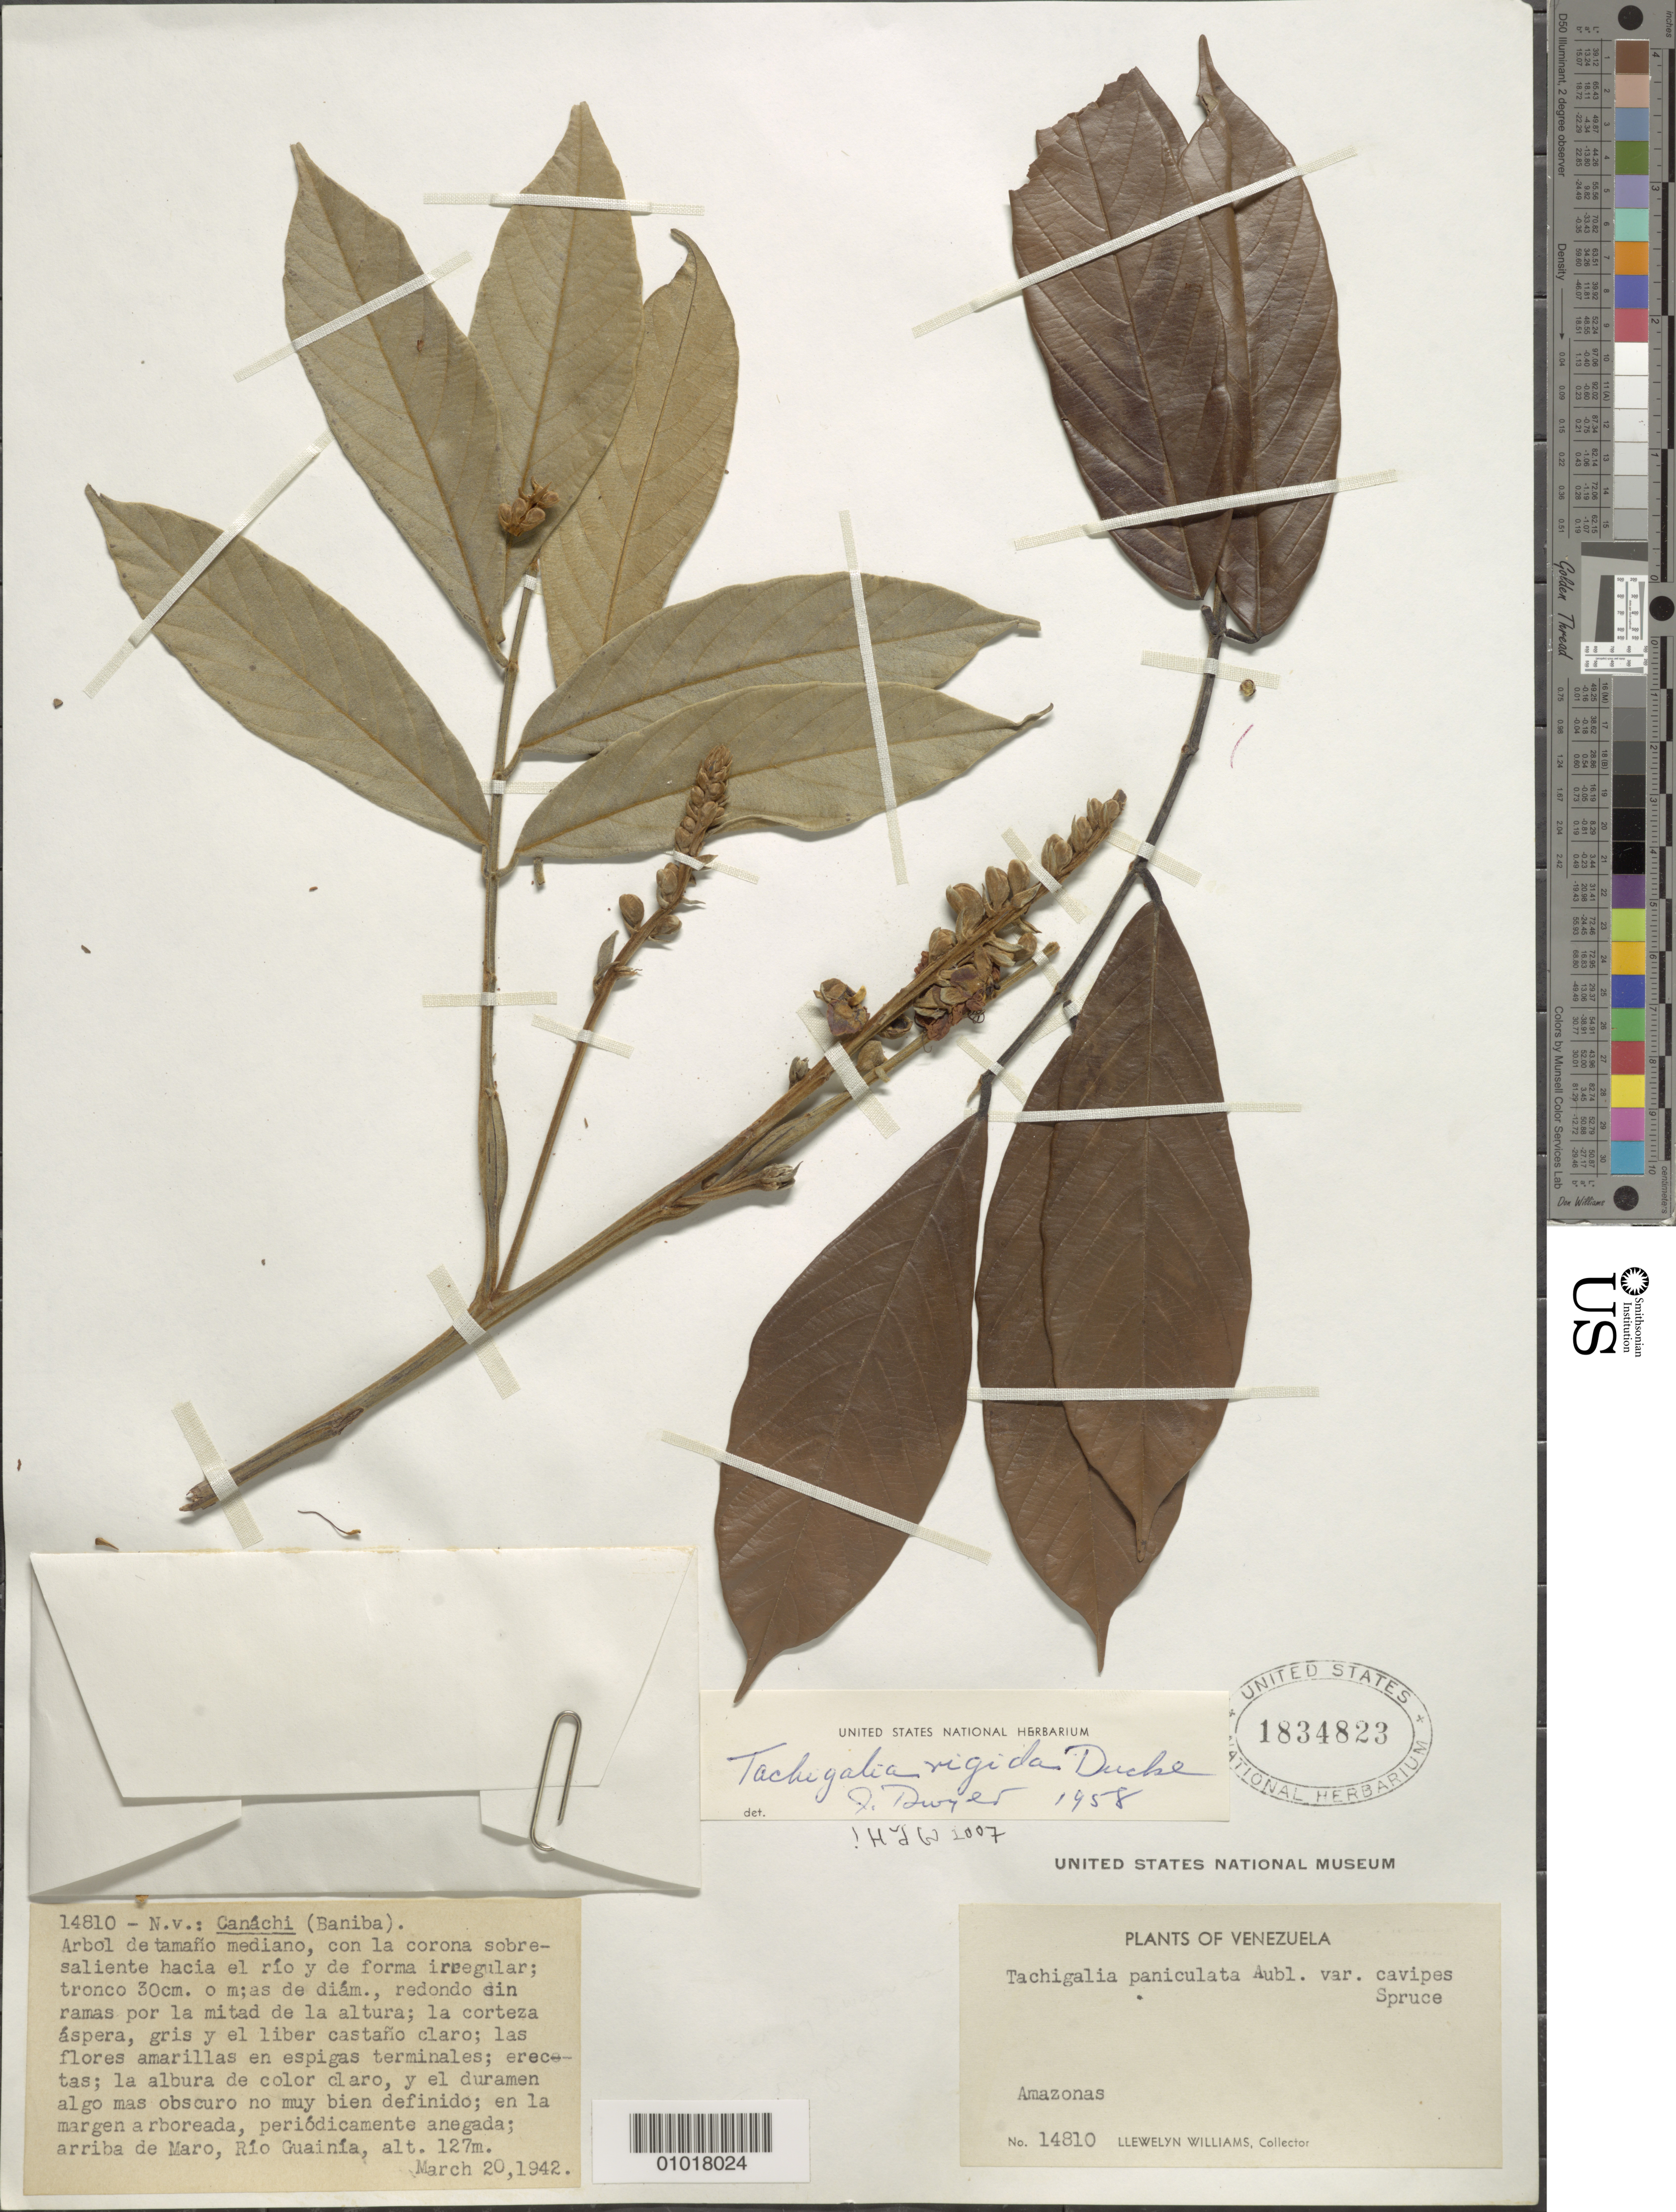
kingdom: Plantae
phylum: Tracheophyta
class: Magnoliopsida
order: Fabales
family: Fabaceae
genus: Tachigali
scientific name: Tachigali rigida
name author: Ducke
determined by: van der Werff, H., (MO), Missouri Botanical Garden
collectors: Ll. Williams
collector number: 14810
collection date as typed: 20-Mar-42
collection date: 1942-03-20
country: Venezuela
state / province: Amazonas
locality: Maro, Río Guainía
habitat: Margen arboreada, periodicamente anegada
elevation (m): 127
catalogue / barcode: US 1834823